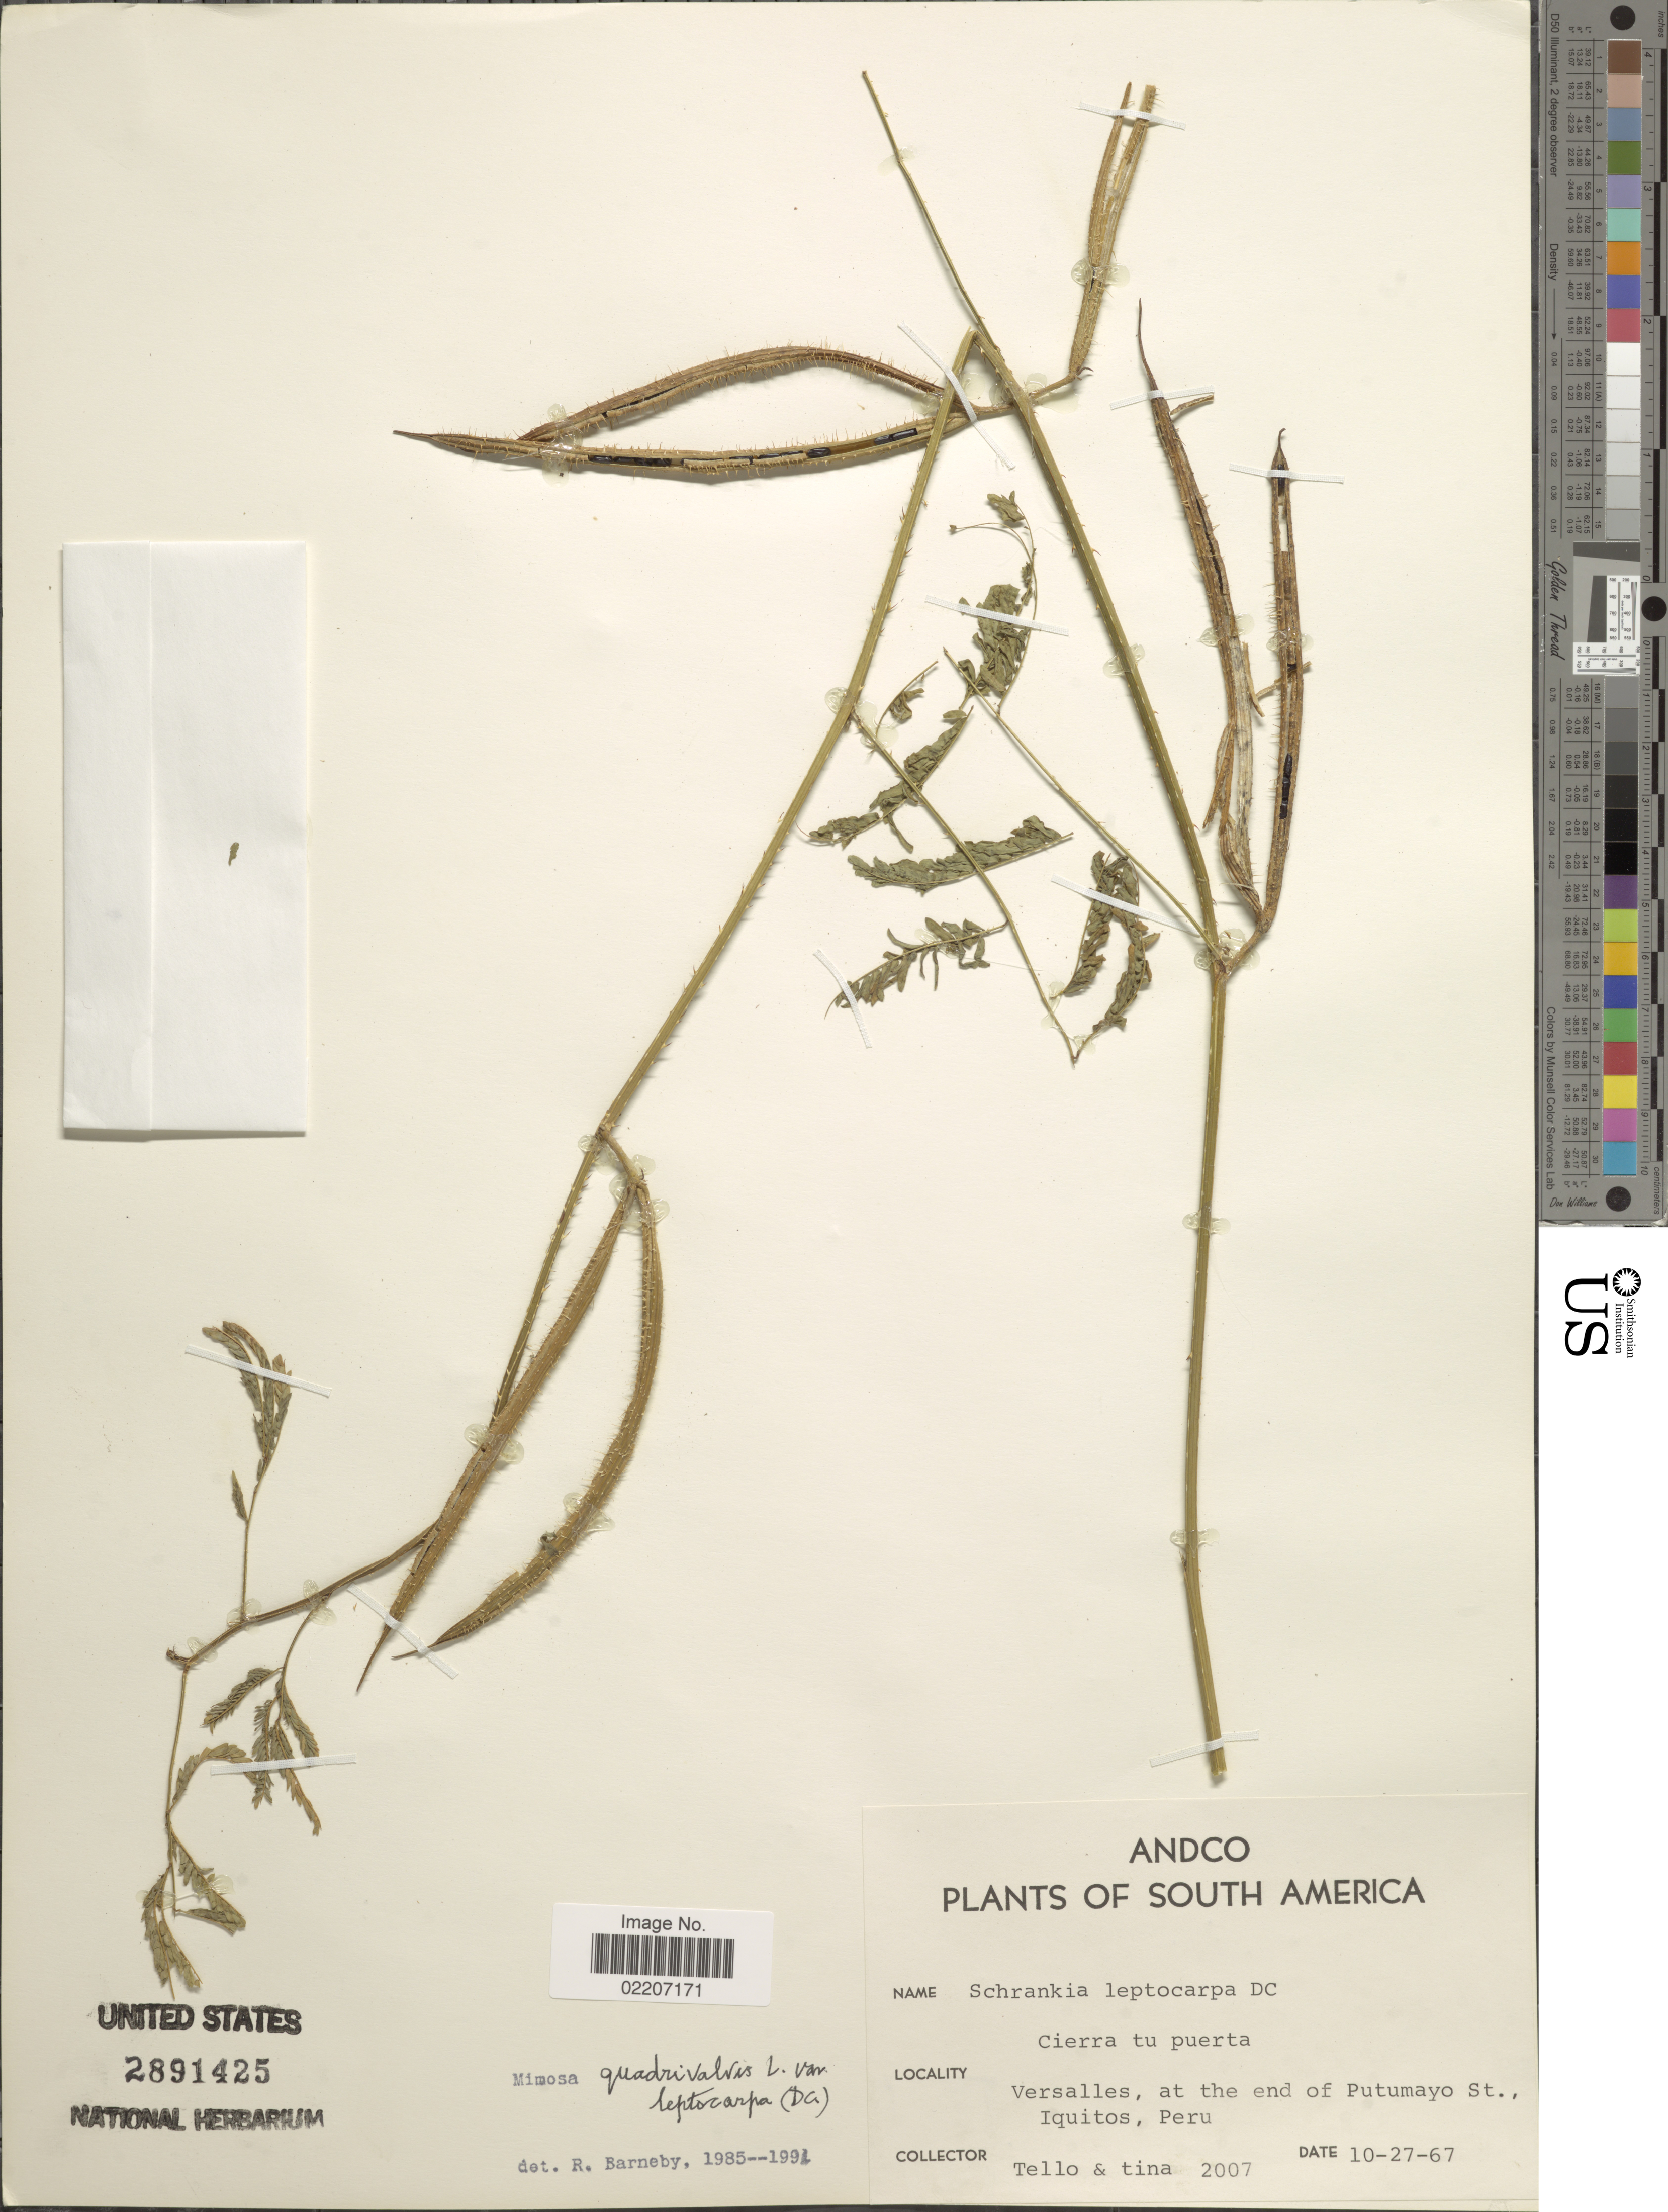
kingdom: Plantae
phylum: Tracheophyta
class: Magnoliopsida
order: Fabales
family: Fabaceae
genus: Mimosa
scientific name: Mimosa candollei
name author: R. Grether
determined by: Strong, Mark T., (BOT), Smithsonian Institution - National Museum of Natural History (UNITED STATES)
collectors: -. Tello & -. Tina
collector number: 2007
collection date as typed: Transcribed d/m/y: 27/10/67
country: Peru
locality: Andco, Versaales, at the end of Putumayo St., Iquitos, Peru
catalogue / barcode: US 2891425